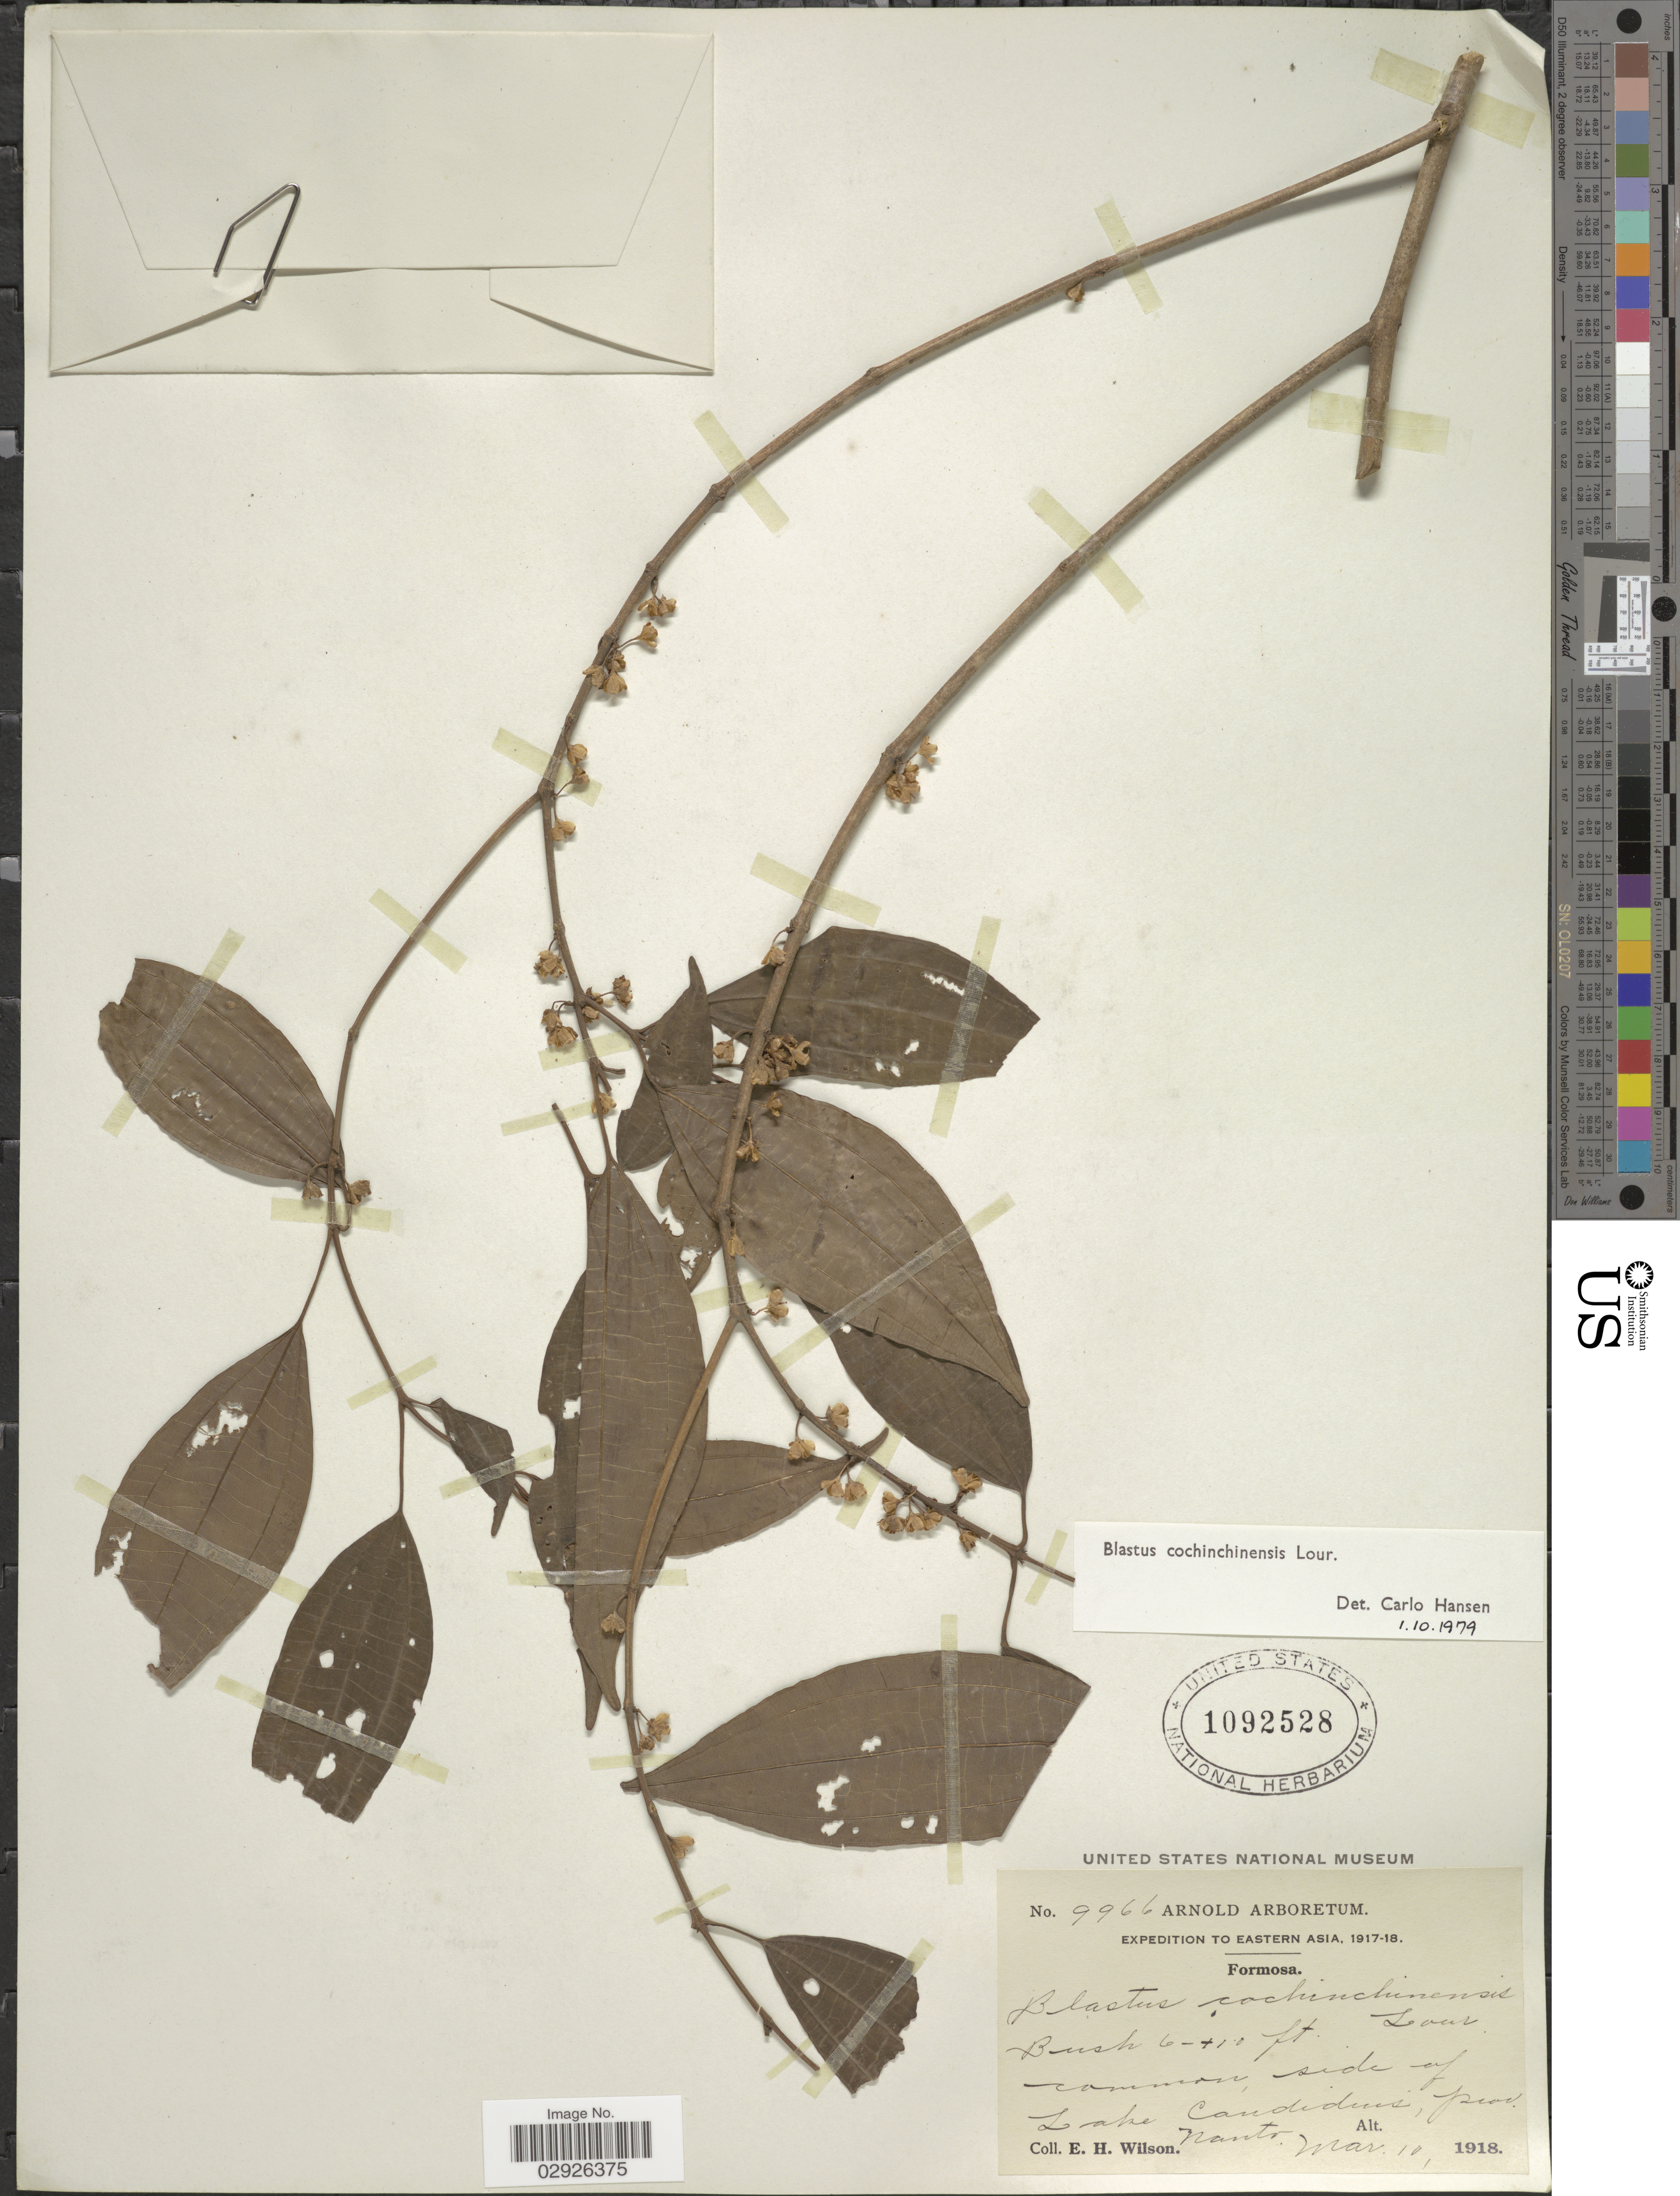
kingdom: Plantae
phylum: Tracheophyta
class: Magnoliopsida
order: Myrtales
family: Melastomataceae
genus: Blastus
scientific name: Blastus cochinchinensis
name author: Lour.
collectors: E. Wilson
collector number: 9966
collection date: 1918-03-10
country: Taiwan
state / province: Nantou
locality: Eastern Asia, Formosa, side of Lake Candiduis, prov. Nanto.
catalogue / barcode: US 1092528